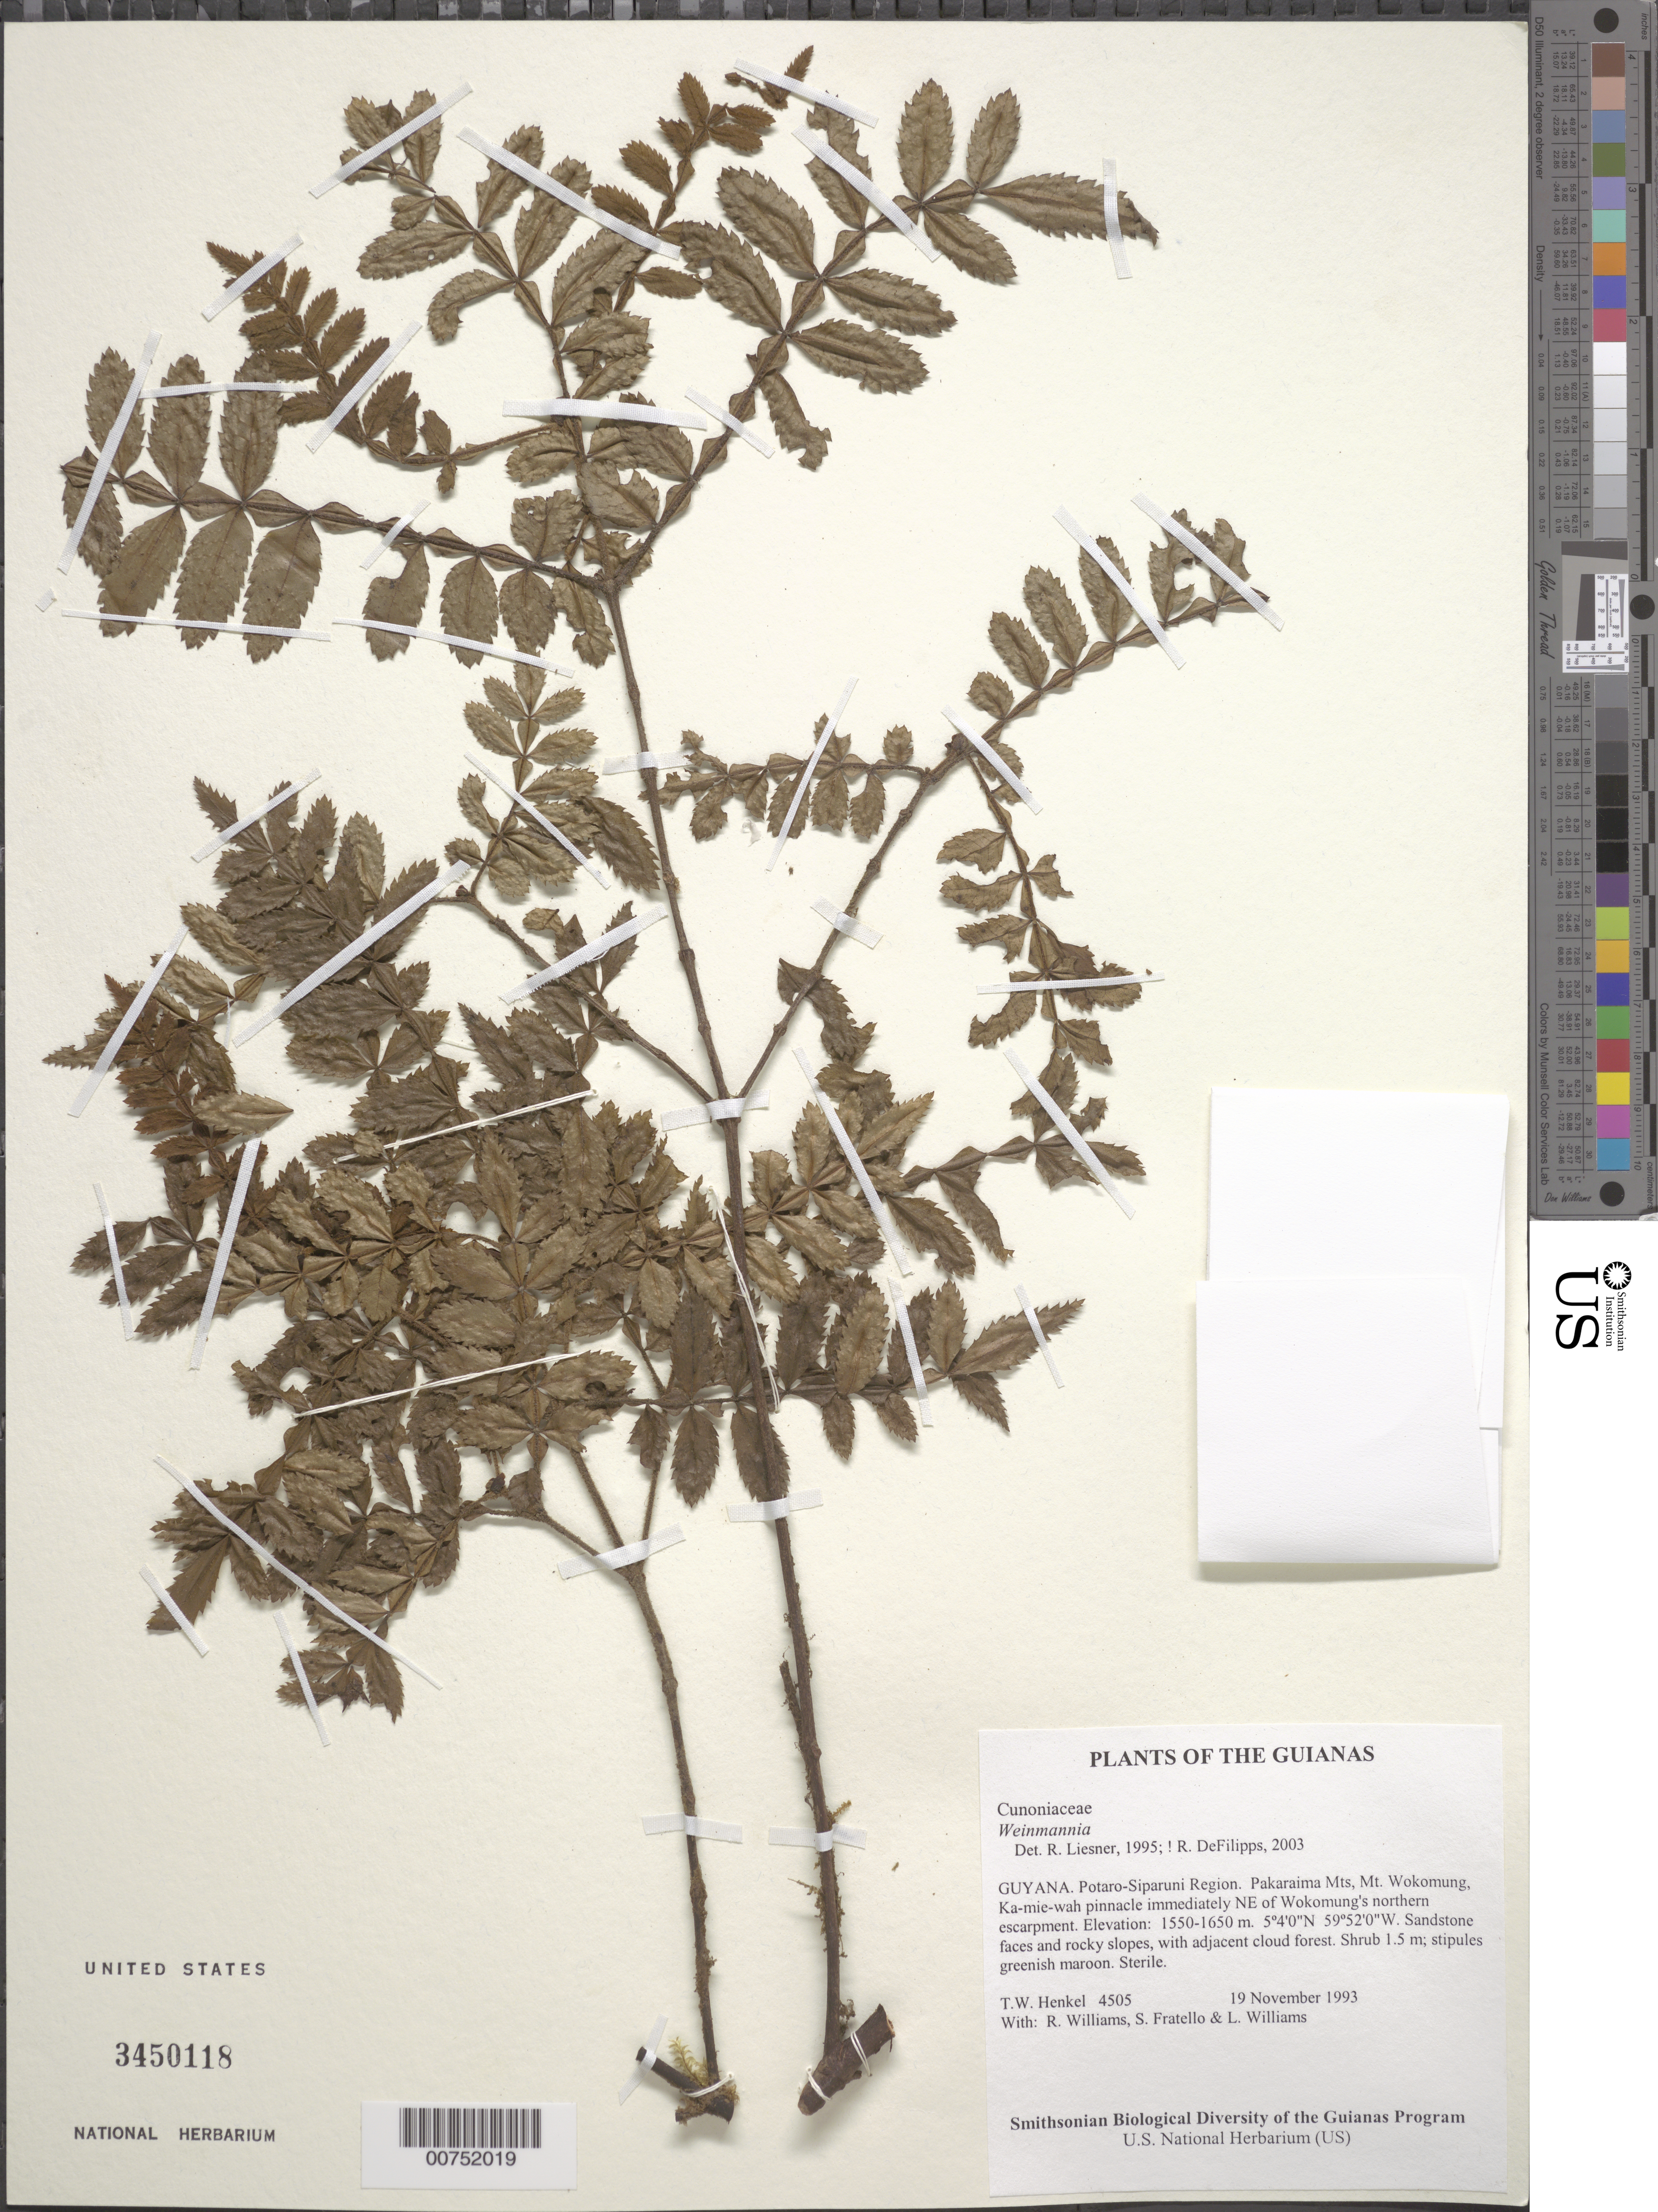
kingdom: Plantae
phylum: Tracheophyta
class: Magnoliopsida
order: Oxalidales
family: Cunoniaceae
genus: Weinmannia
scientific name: Weinmannia sp.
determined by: DeFilipps, R. A.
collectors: T. Henkel, R. Williams, S. Fratello & L. Williams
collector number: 4505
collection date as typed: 19 November 1993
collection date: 1993-11-19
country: Guyana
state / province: Potaro-Siparuni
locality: Pakaraima Mts, Mt. Wokomung, Ka-mie-wah pinnacle immediately NE of Wokomung's northern escarpment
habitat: Sandstone faces and rocky slopes, with adjacent cloud forest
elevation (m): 1550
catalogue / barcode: US 3450118